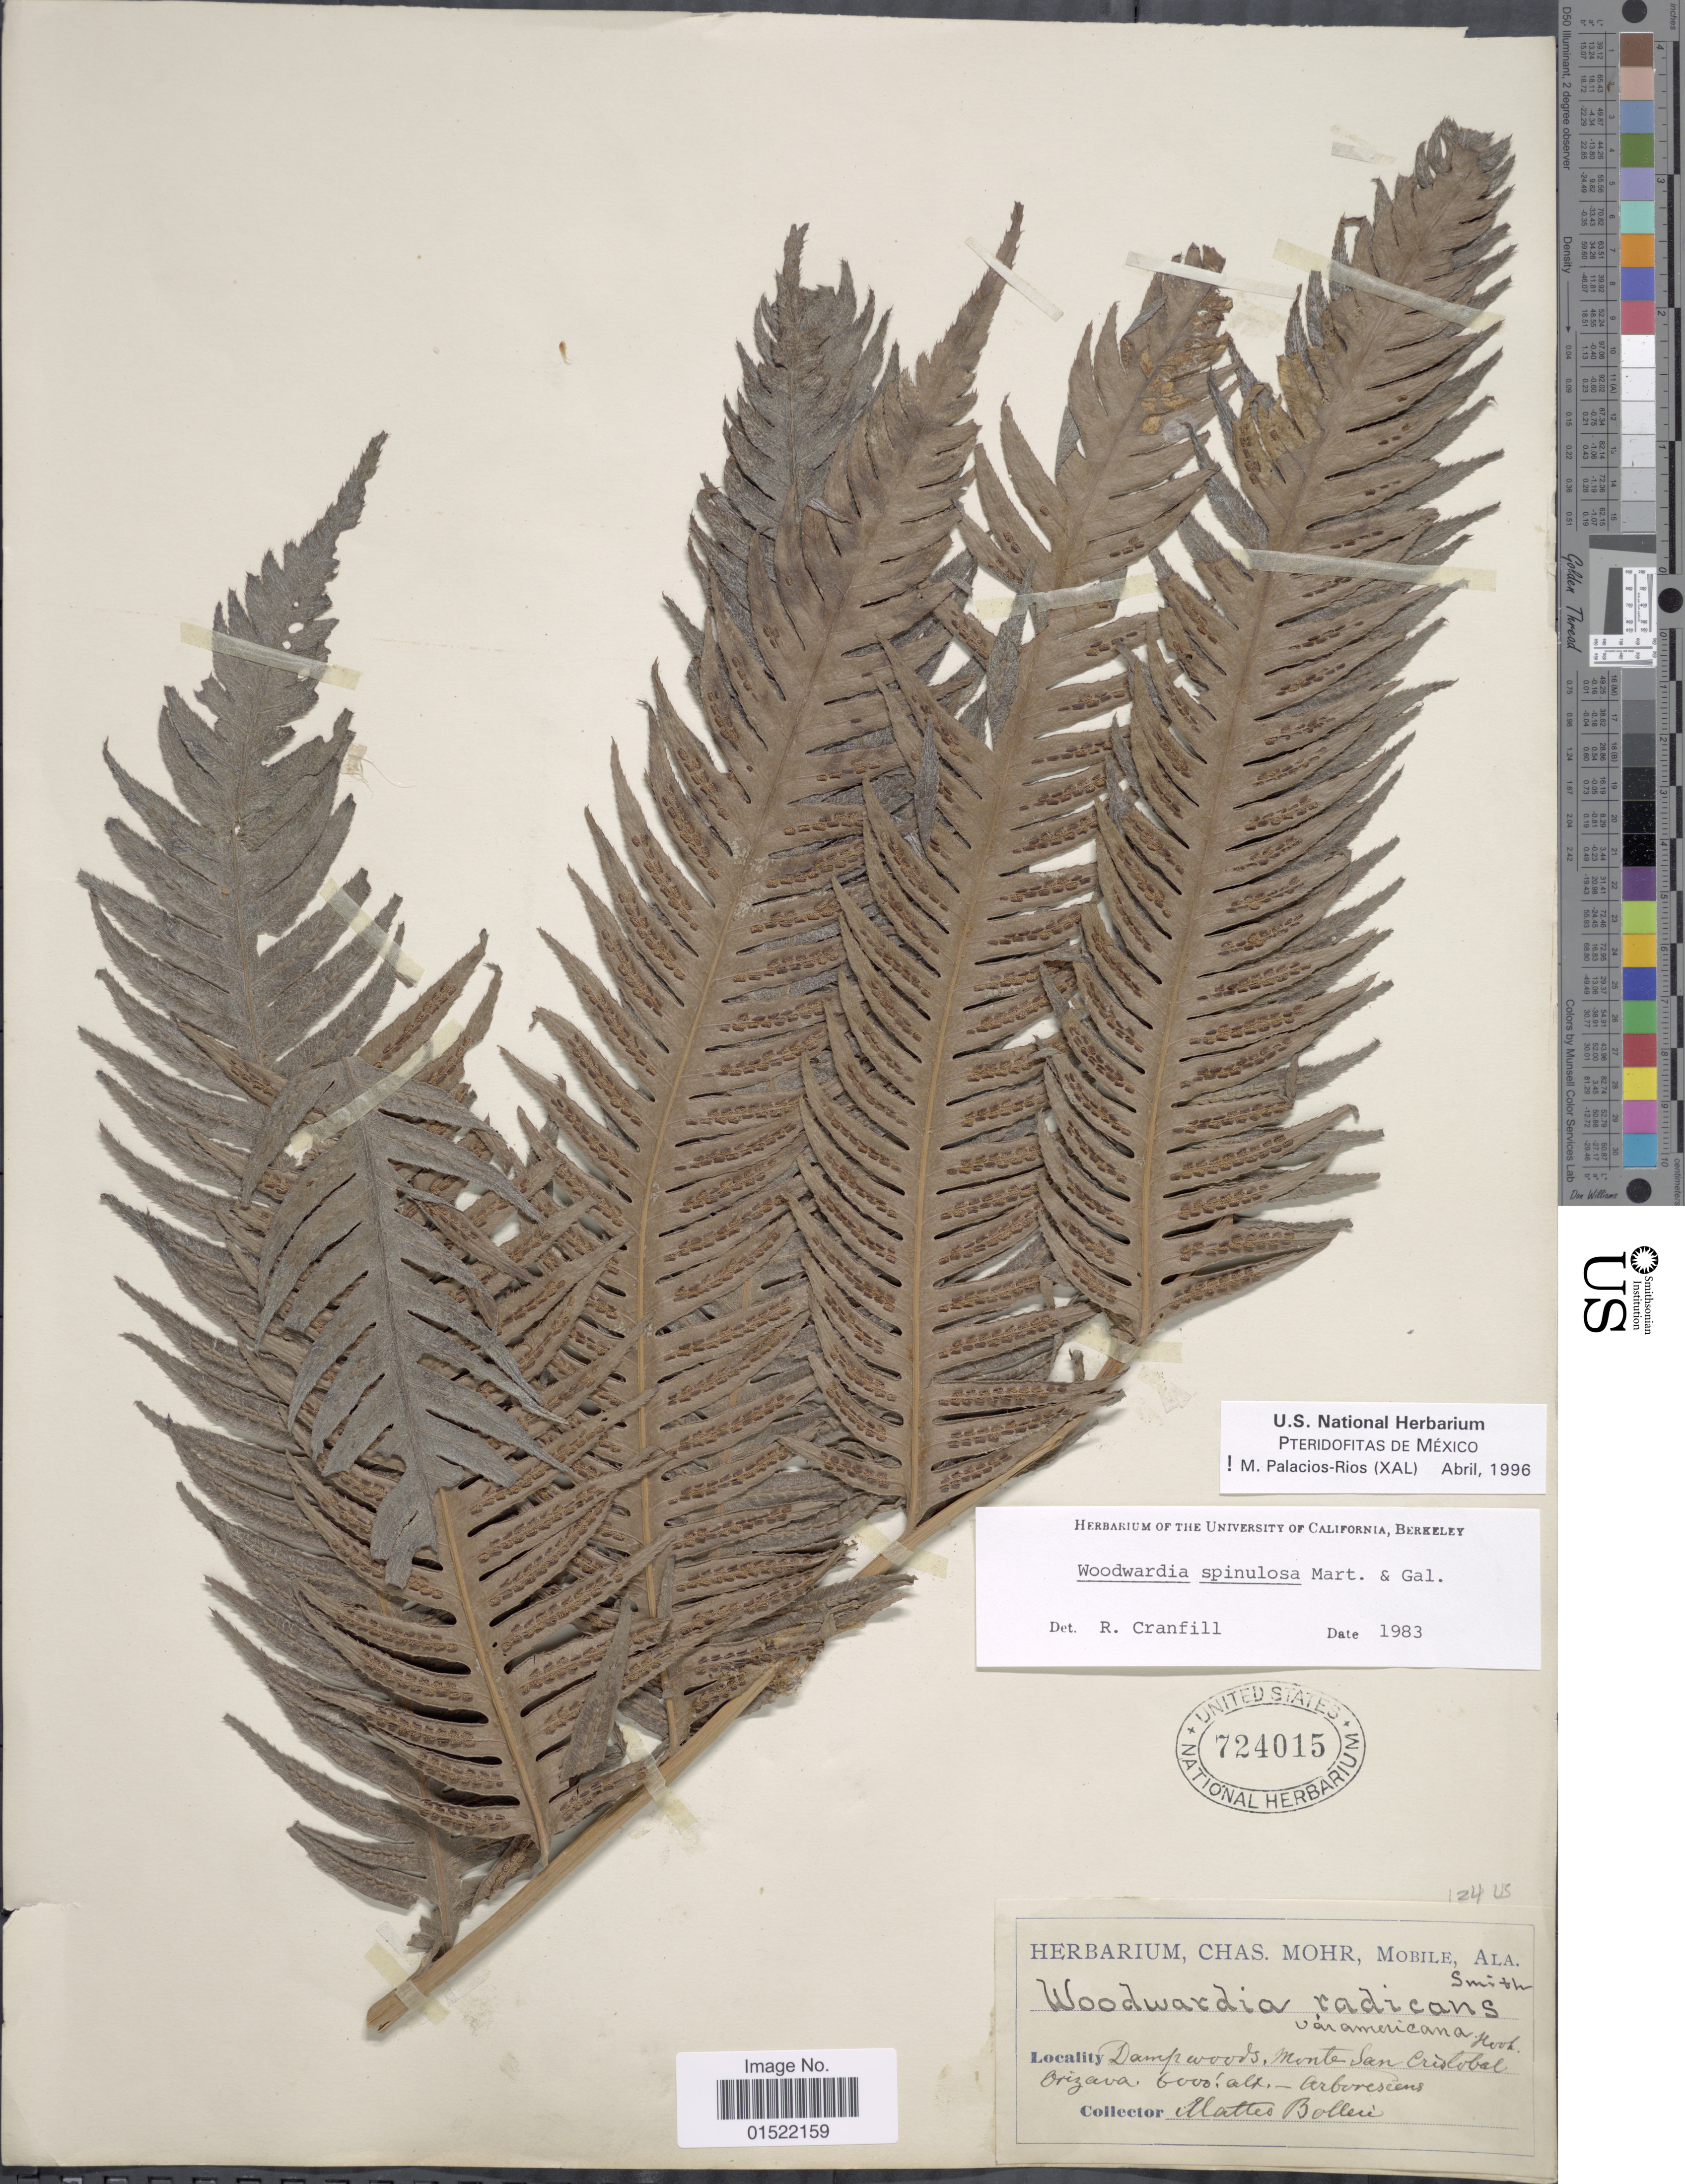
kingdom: Plantae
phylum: Tracheophyta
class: Polypodiopsida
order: Polypodiales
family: Blechnaceae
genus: Woodwardia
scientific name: Woodwardia spinulosa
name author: M. Martens & Galeotti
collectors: M. Bolleri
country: Mexico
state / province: Veracruz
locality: Damp woods, Monte San Cristobal, Orizava, Arborescens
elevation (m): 1829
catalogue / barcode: US 724015